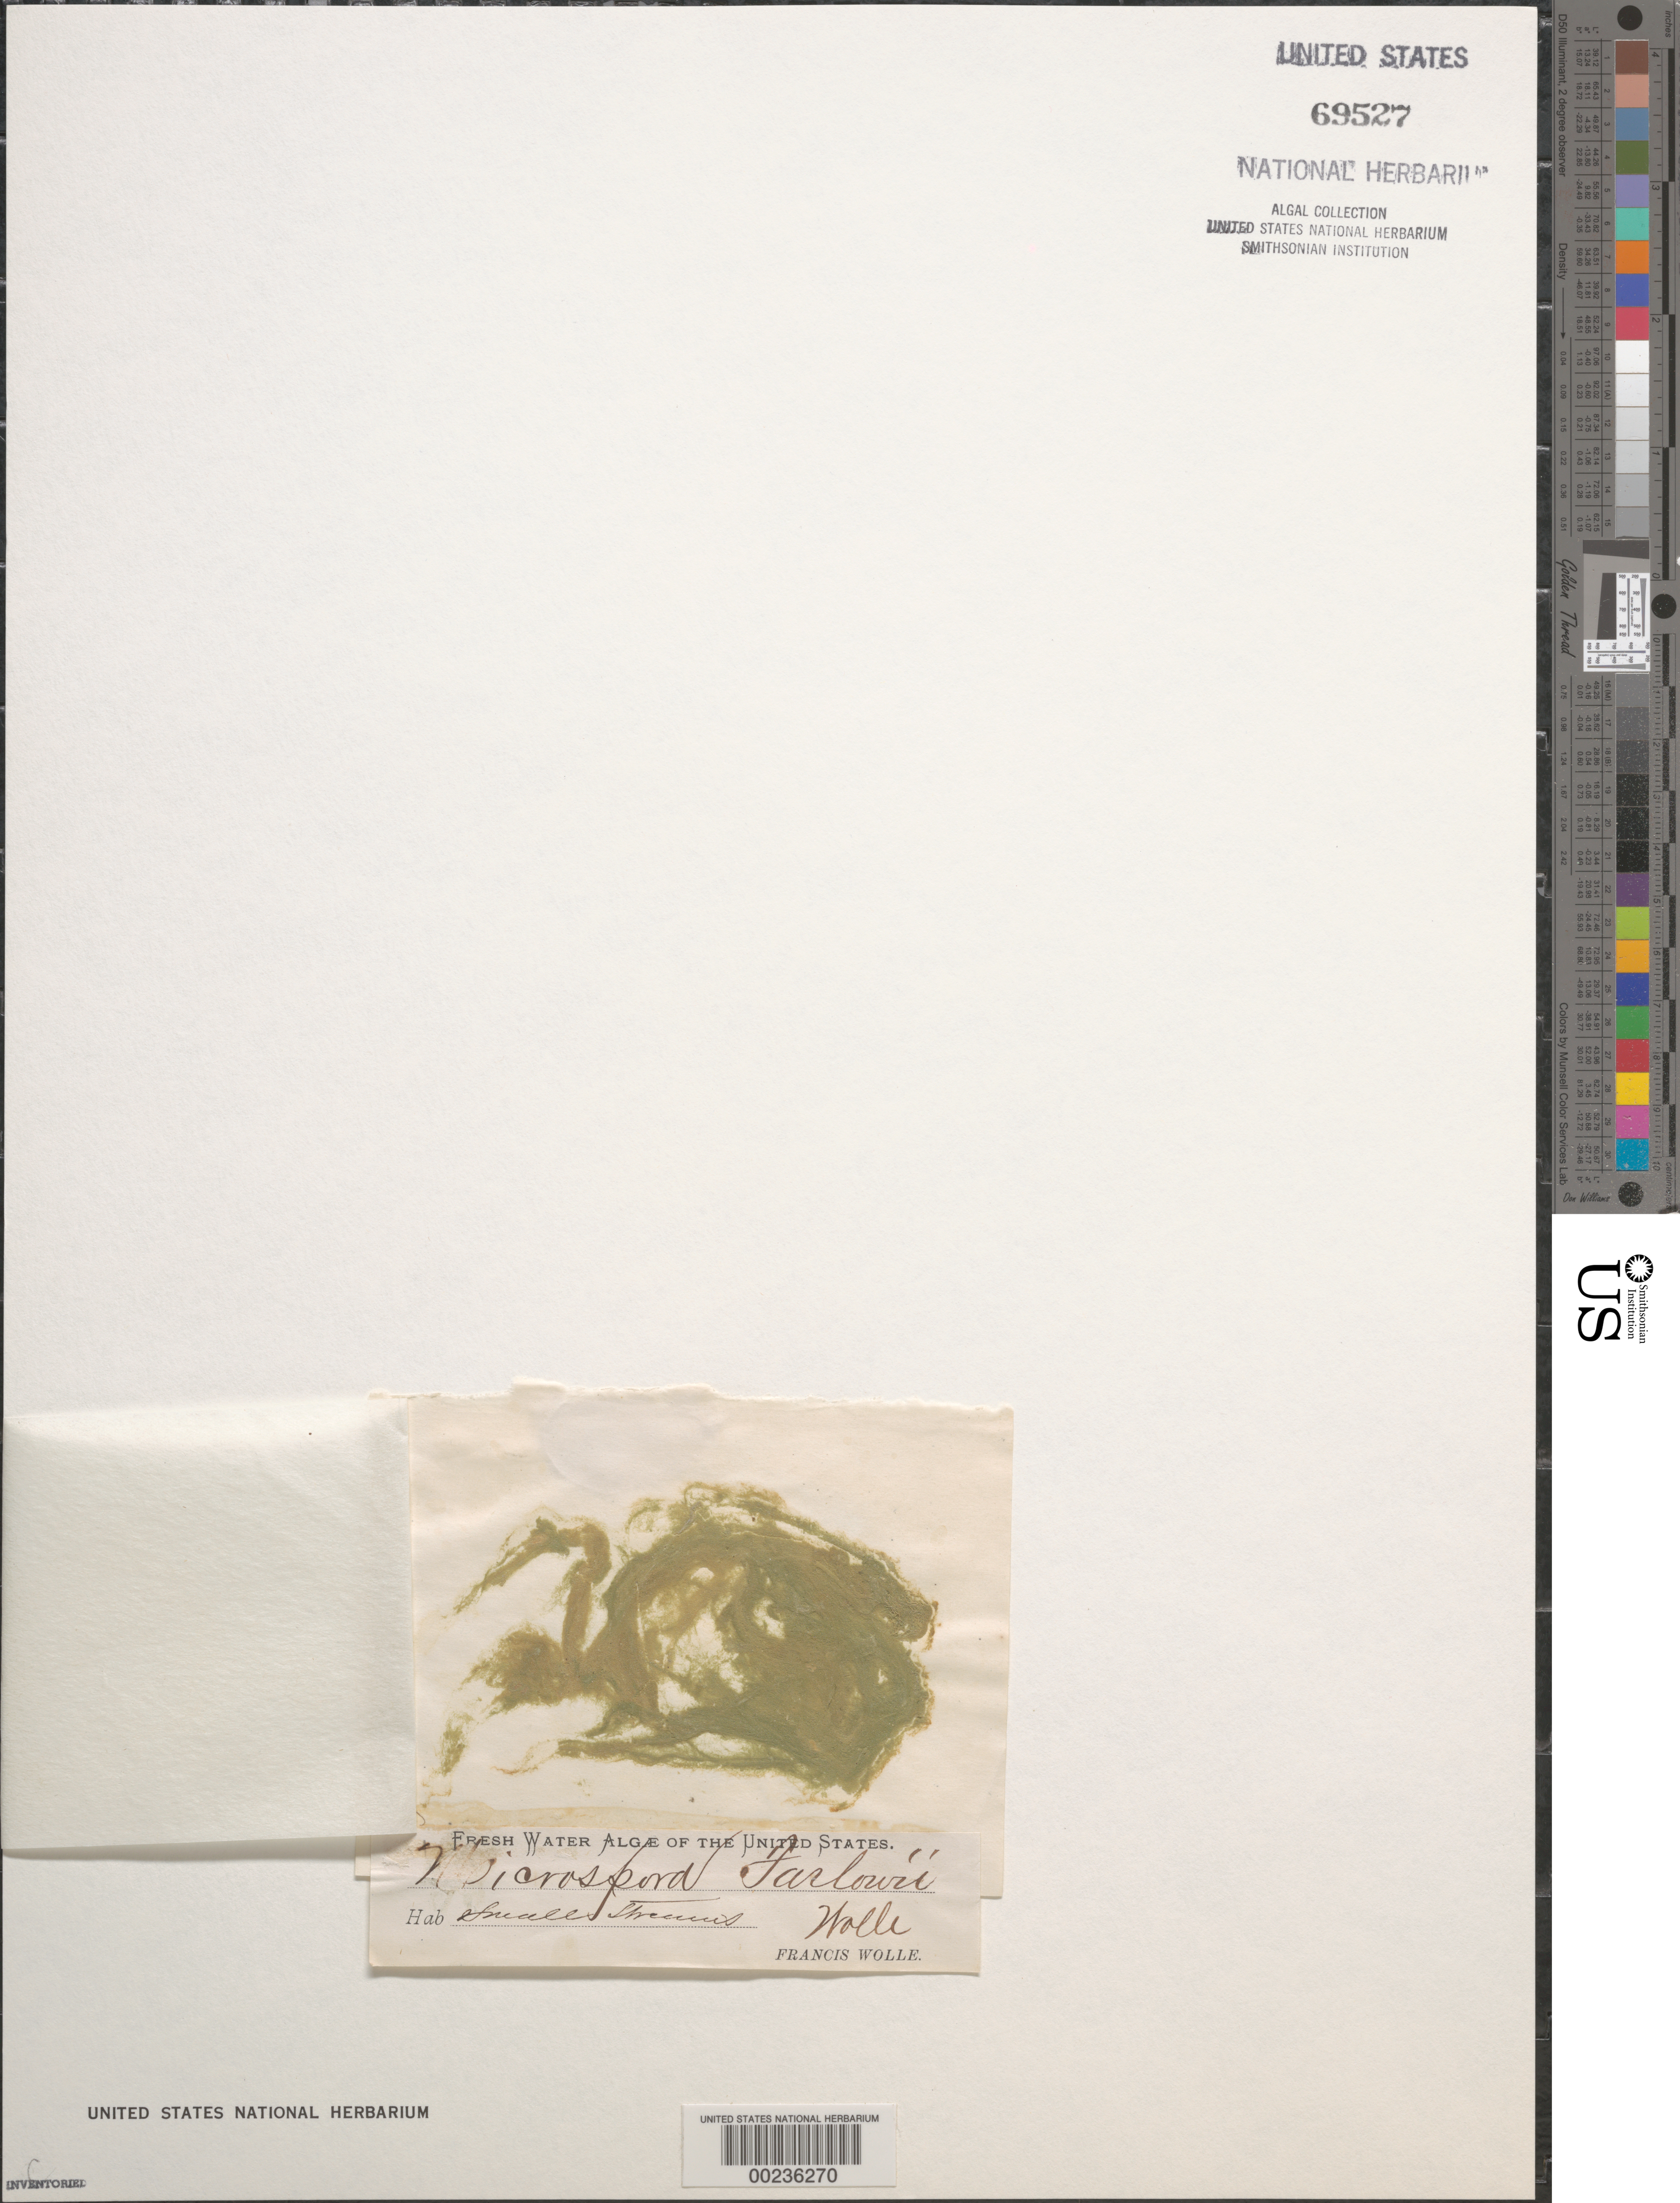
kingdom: Plantae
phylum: Chlorophyta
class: Chlorophyceae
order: Sphaeropleales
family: Microsporaceae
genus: Microspora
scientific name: Microspora farlowii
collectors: F. Wolle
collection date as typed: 18--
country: United States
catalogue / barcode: US 69527